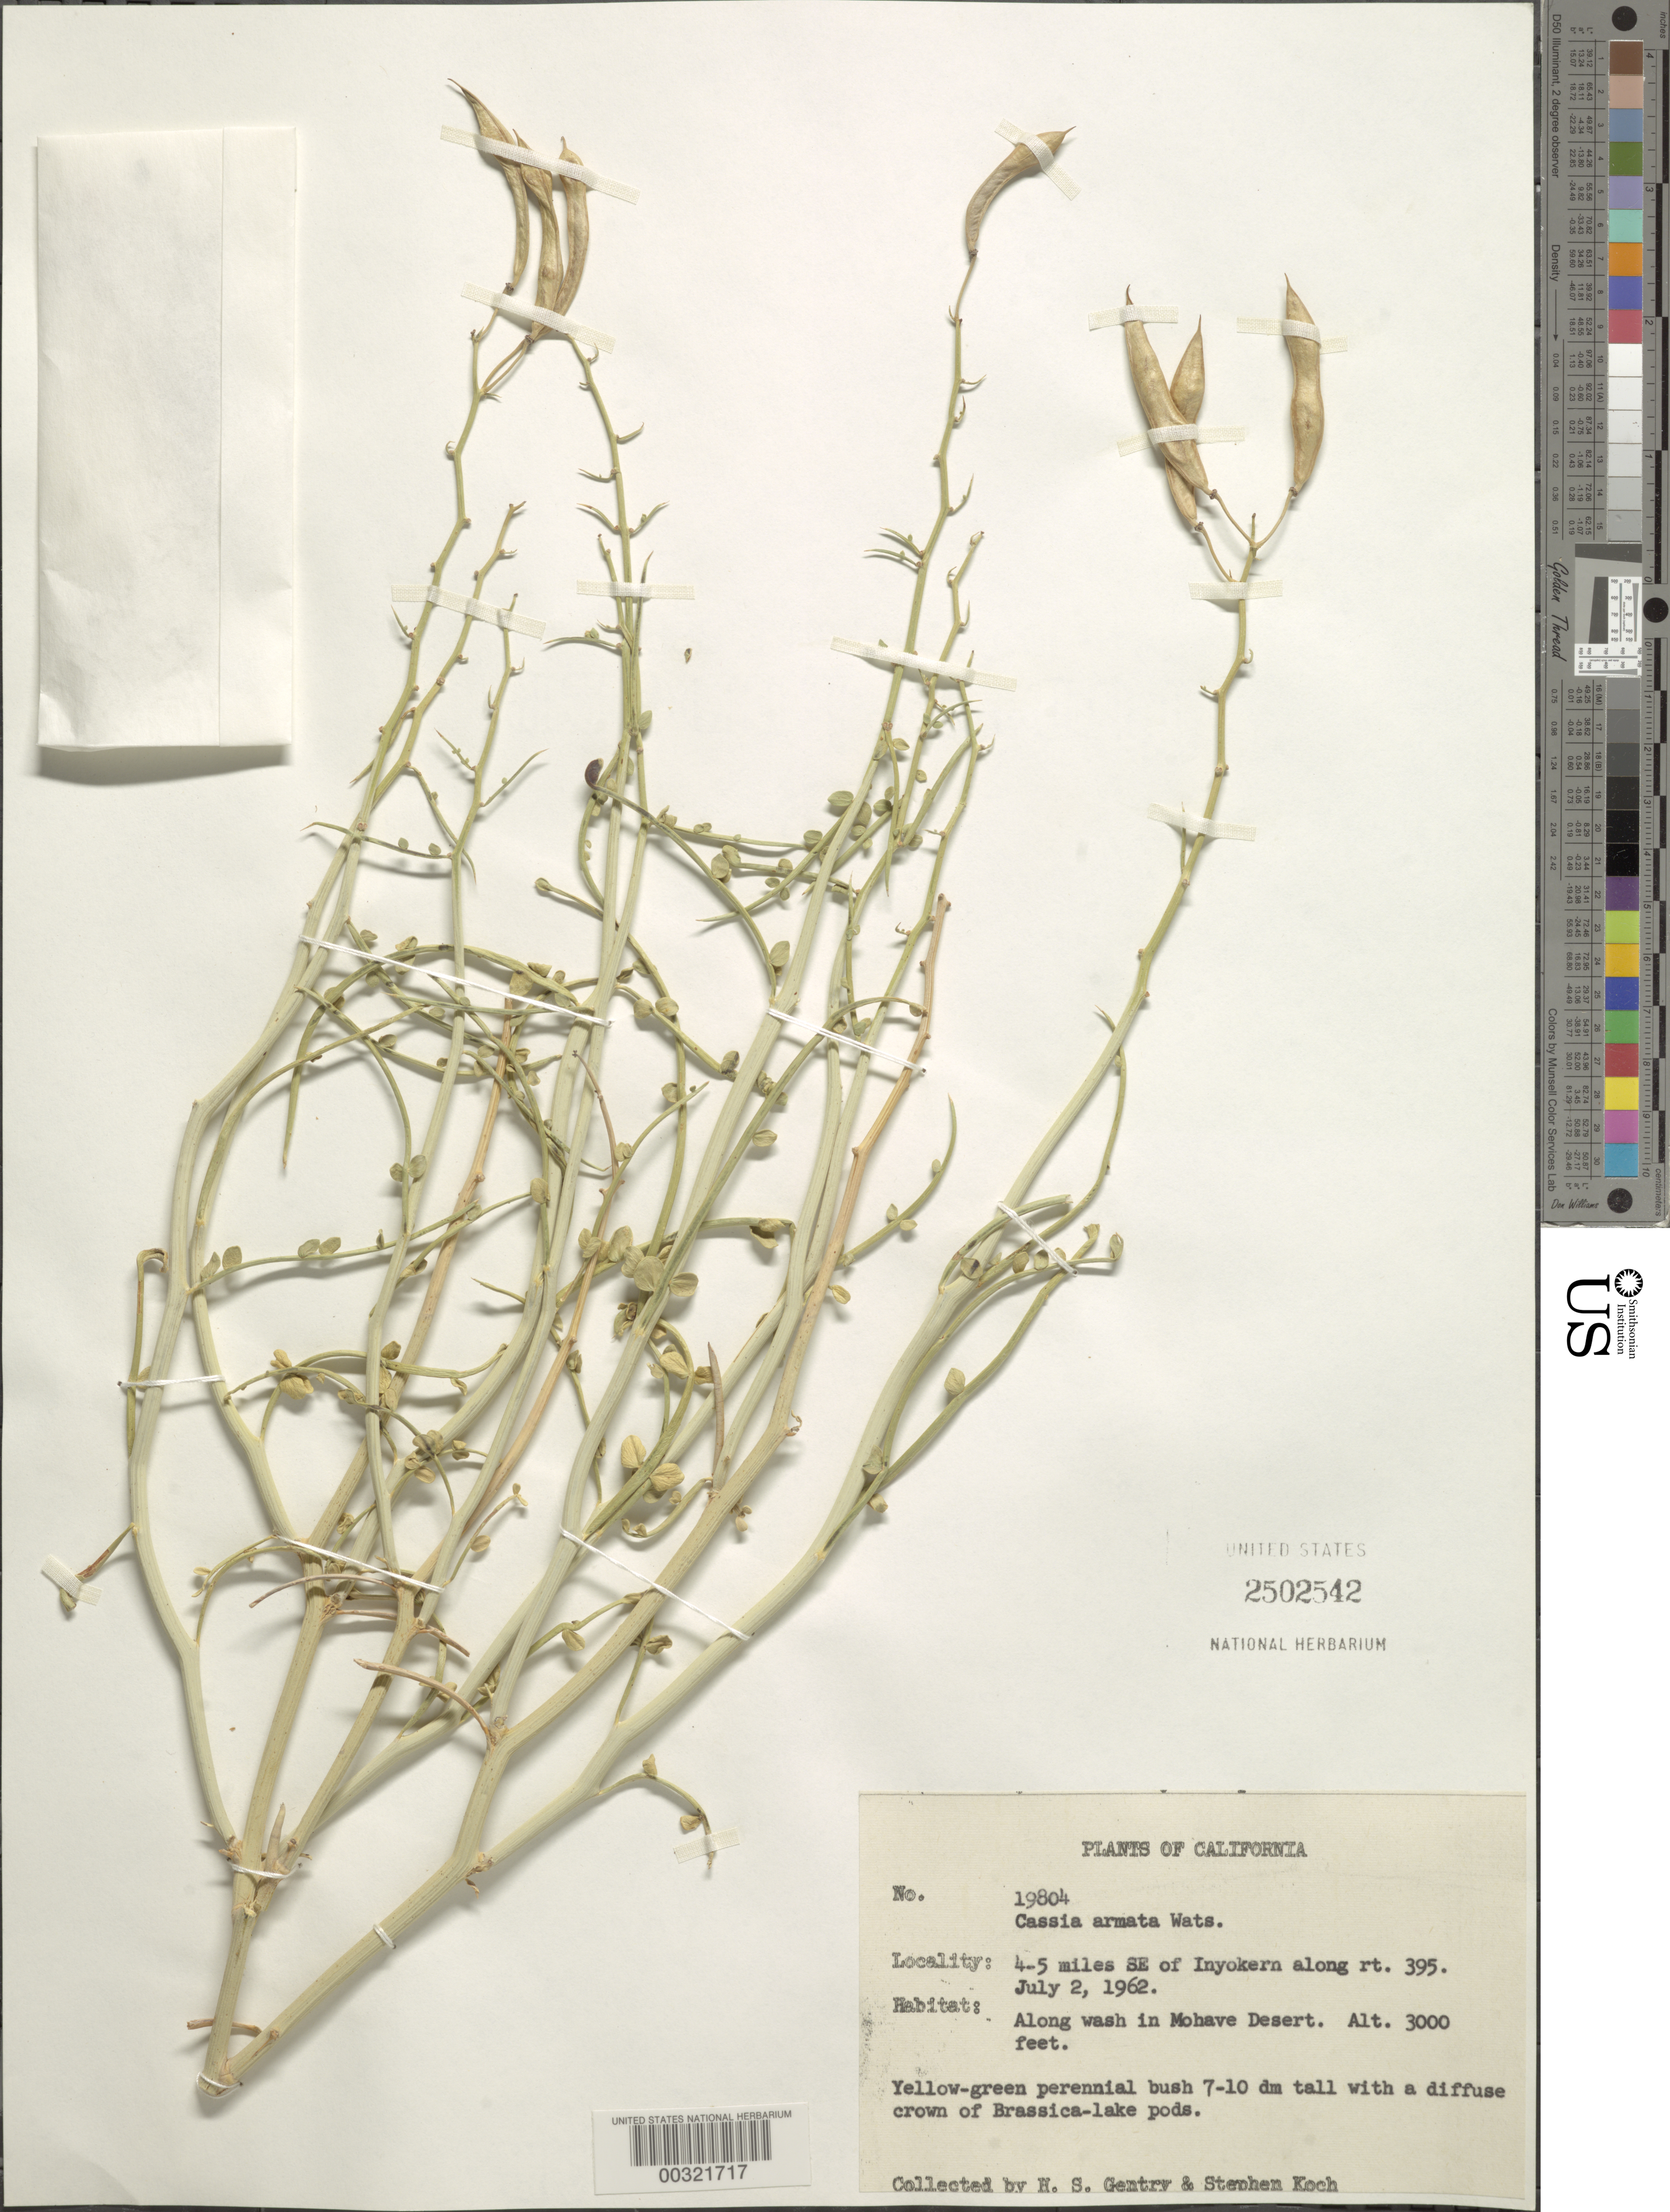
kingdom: Plantae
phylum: Tracheophyta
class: Magnoliopsida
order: Fabales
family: Fabaceae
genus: Senna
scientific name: Senna armata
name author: (S. Watson) H.S. Irwin & Barneby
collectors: H. S. Gentry & S. D. Koch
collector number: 19804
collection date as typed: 02 Jul 1962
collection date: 1962-07-02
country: United States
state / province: California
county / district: Kern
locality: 4-5 mi se of inyokern along rt. 395, in mohave desert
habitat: Along wash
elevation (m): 914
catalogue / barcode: US 2502542